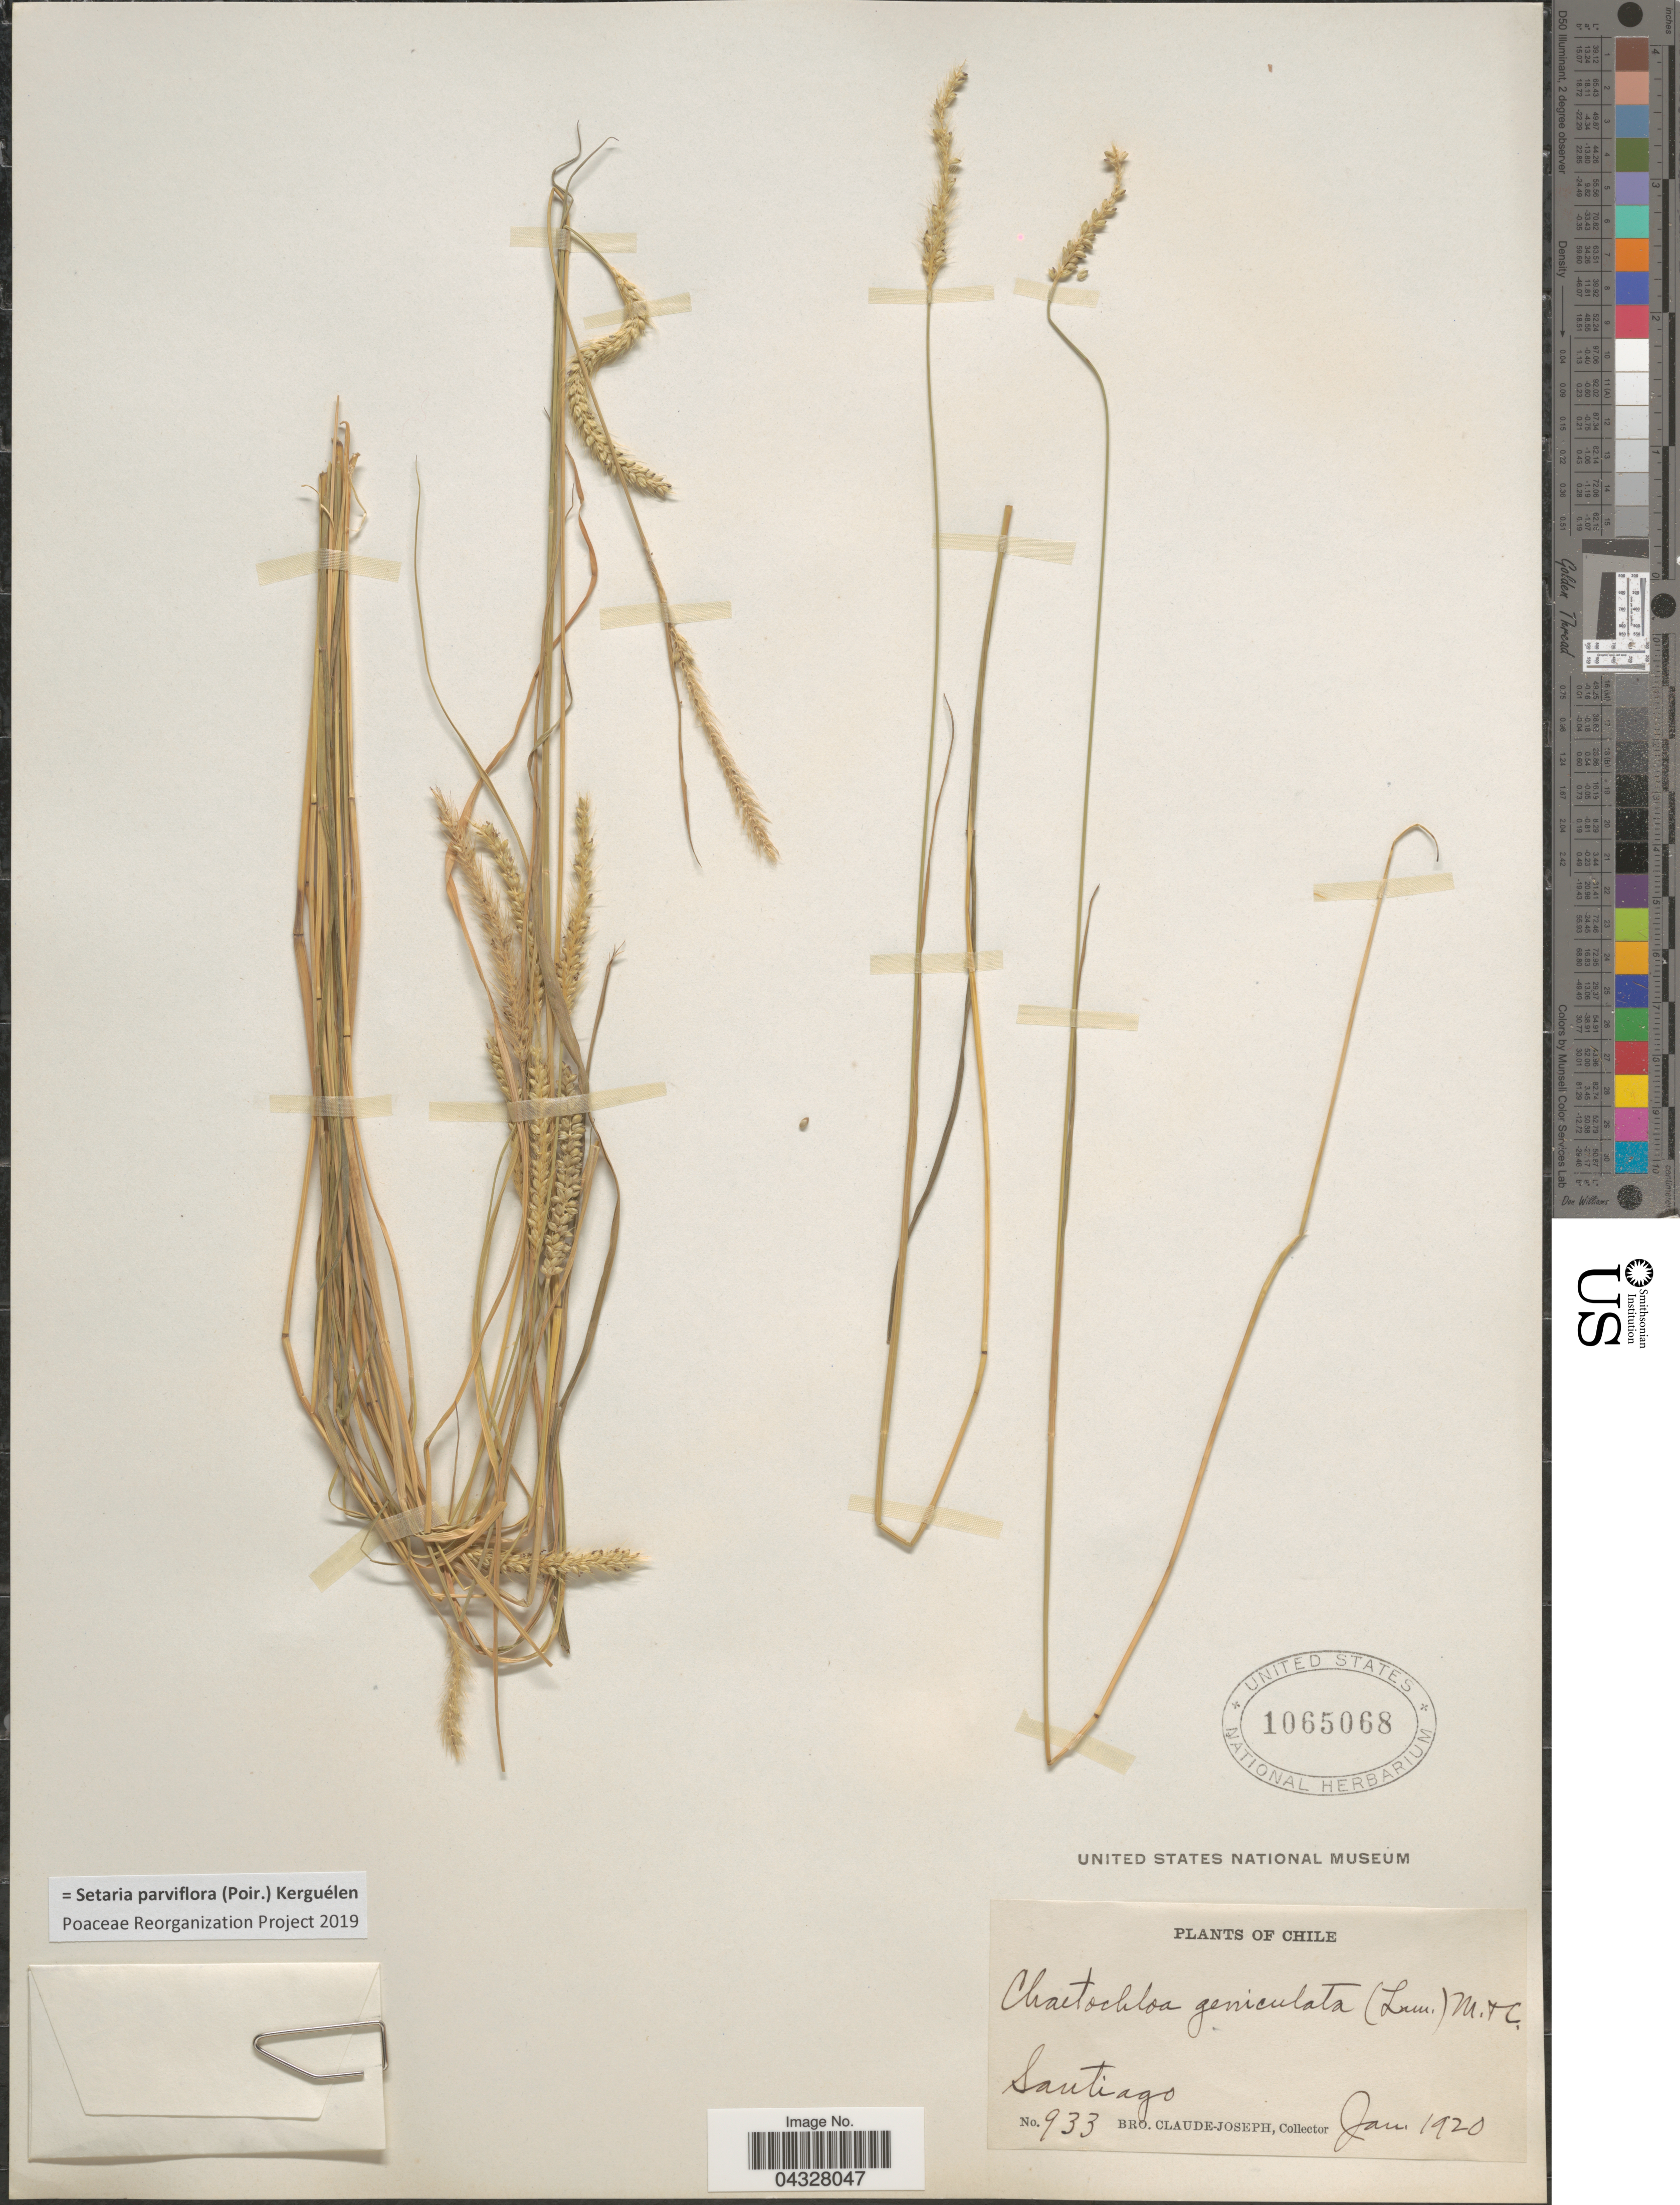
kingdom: Plantae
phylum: Tracheophyta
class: Liliopsida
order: Poales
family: Poaceae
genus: Setaria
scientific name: Setaria parviflora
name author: (Poir.) Kerguélen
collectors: Bro. Claude-Joseph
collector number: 933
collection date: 1920-01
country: Chile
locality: Santiago.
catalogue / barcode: US 1065068